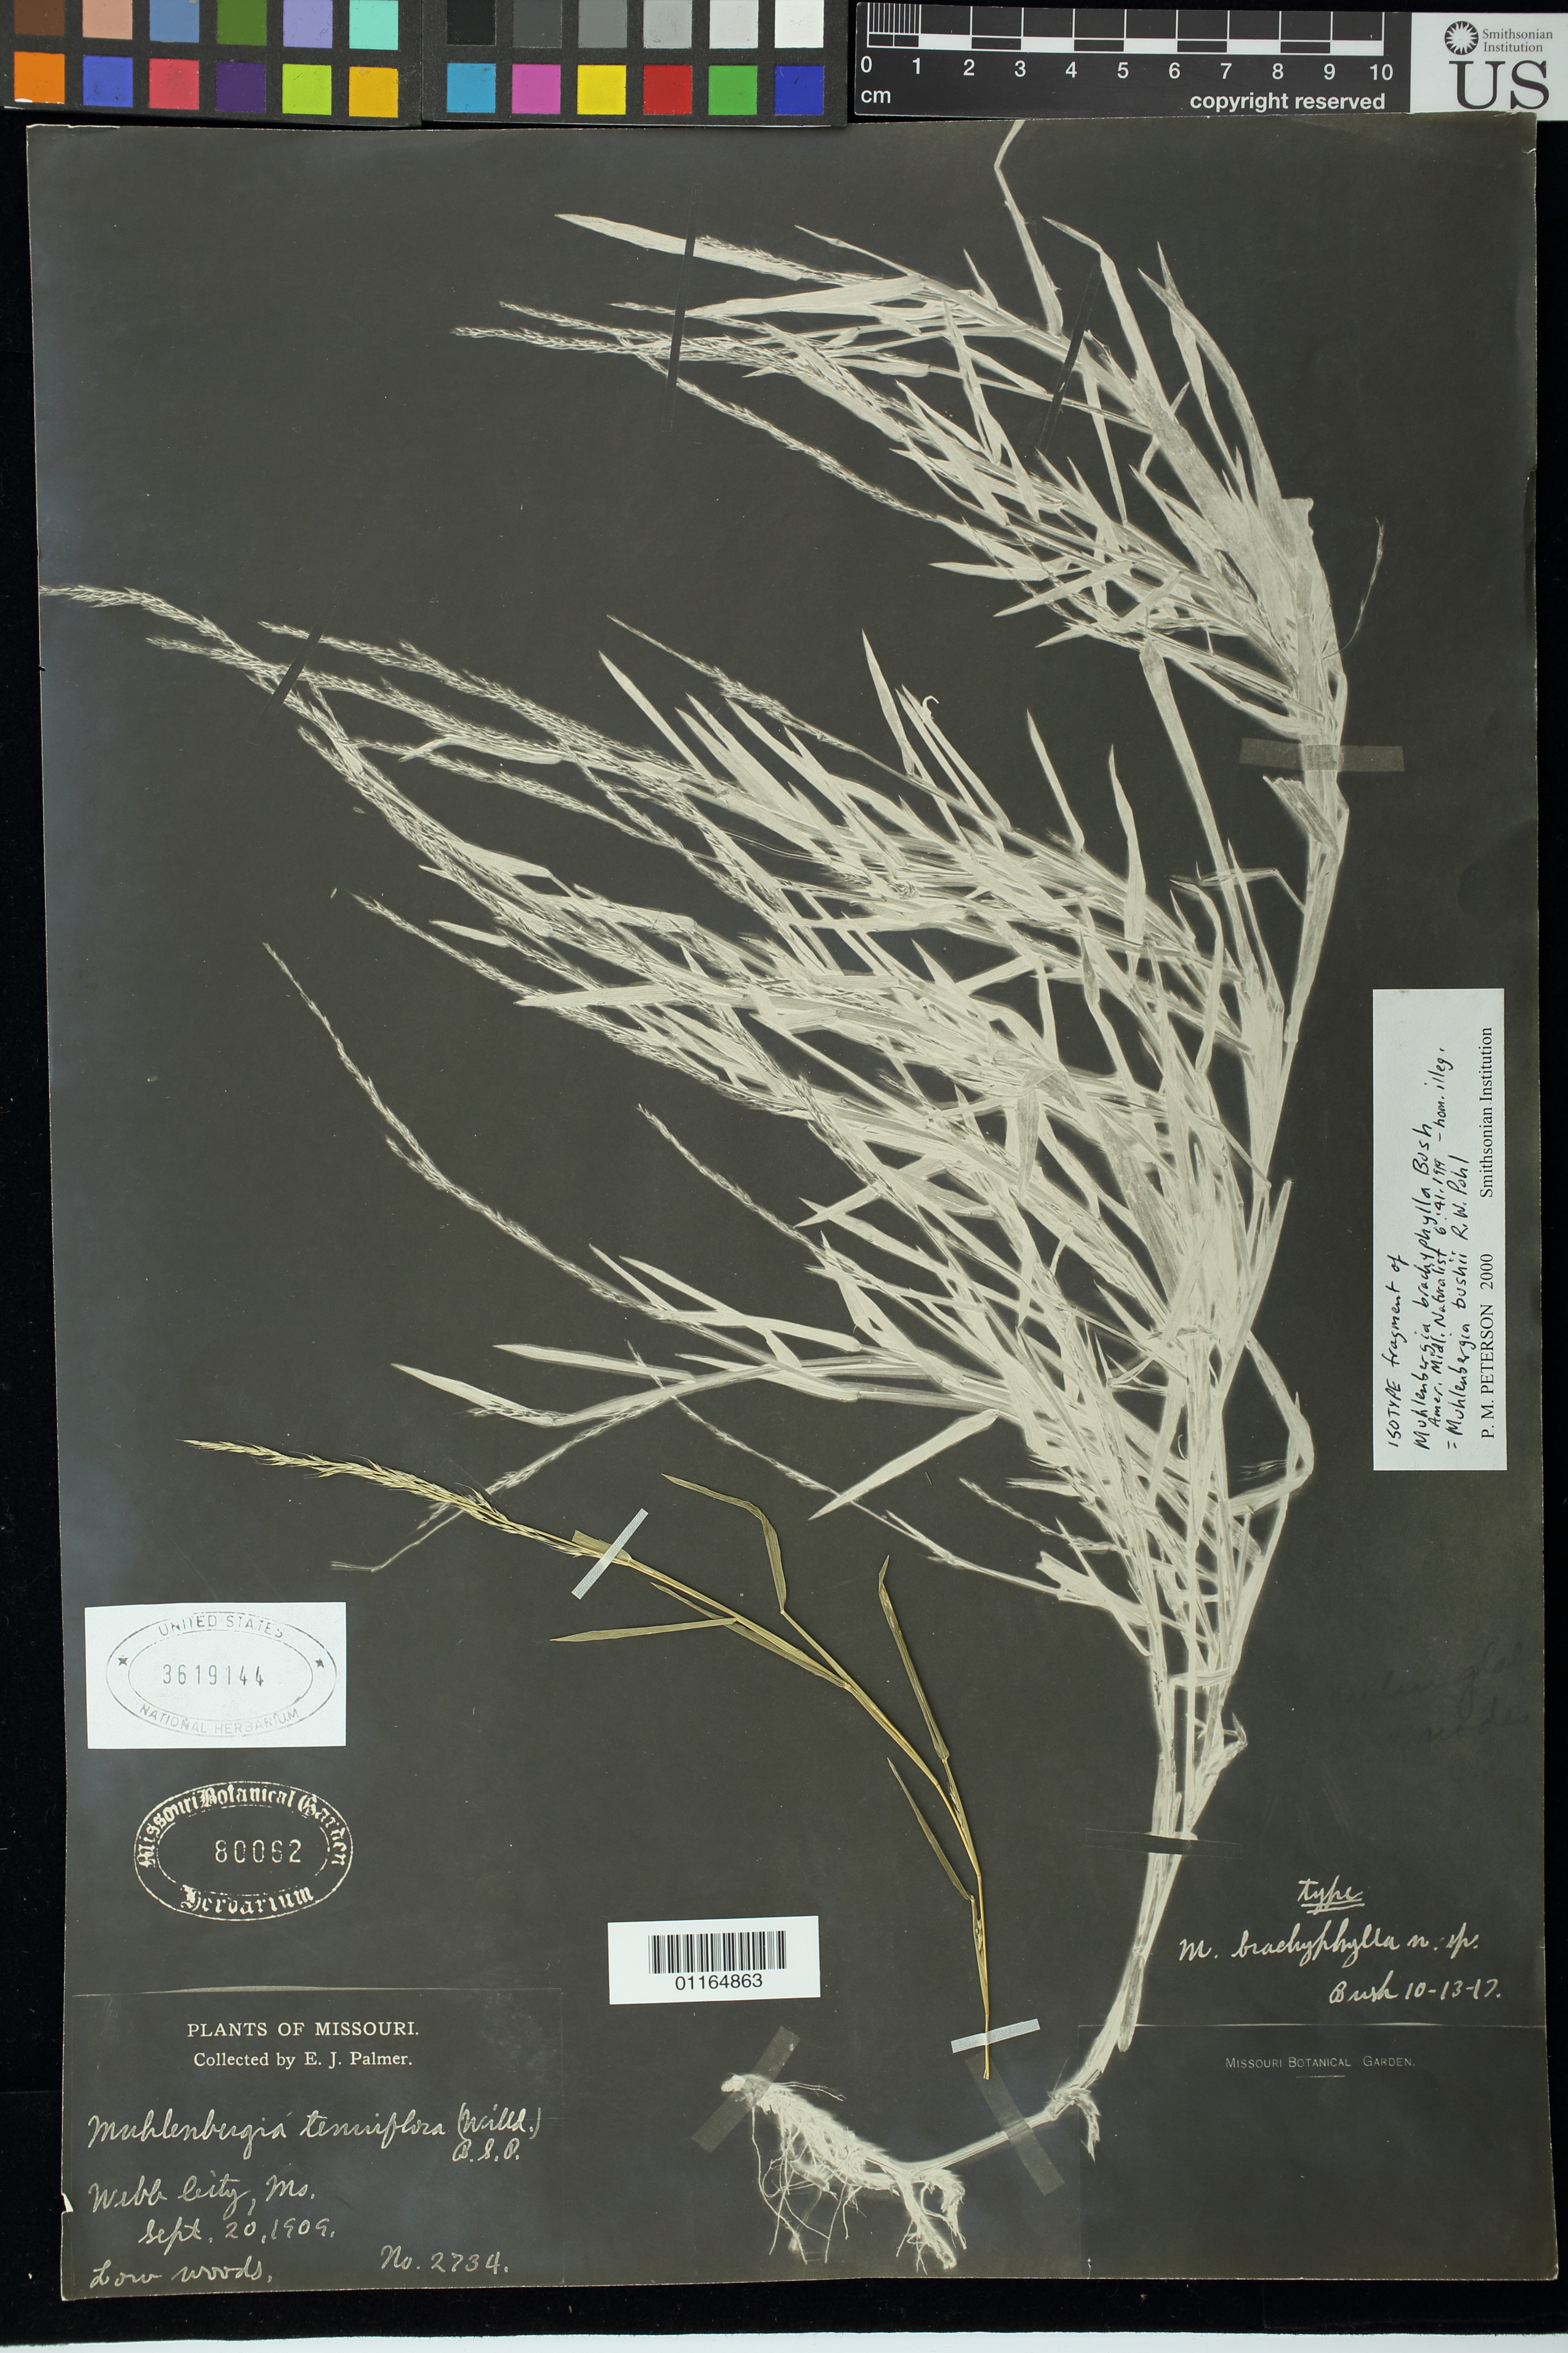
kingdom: Plantae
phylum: Tracheophyta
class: Liliopsida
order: Poales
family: Poaceae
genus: Muhlenbergia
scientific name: Muhlenbergia brachyphylla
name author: Bush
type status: Isotype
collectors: E. J. Palmer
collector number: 2734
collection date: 1909-09-20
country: United States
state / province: Missouri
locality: Webb City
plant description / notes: Photocopy and fragmentary material of type specimen ex herb. Missouri Bot. Garden.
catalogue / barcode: US 3619144